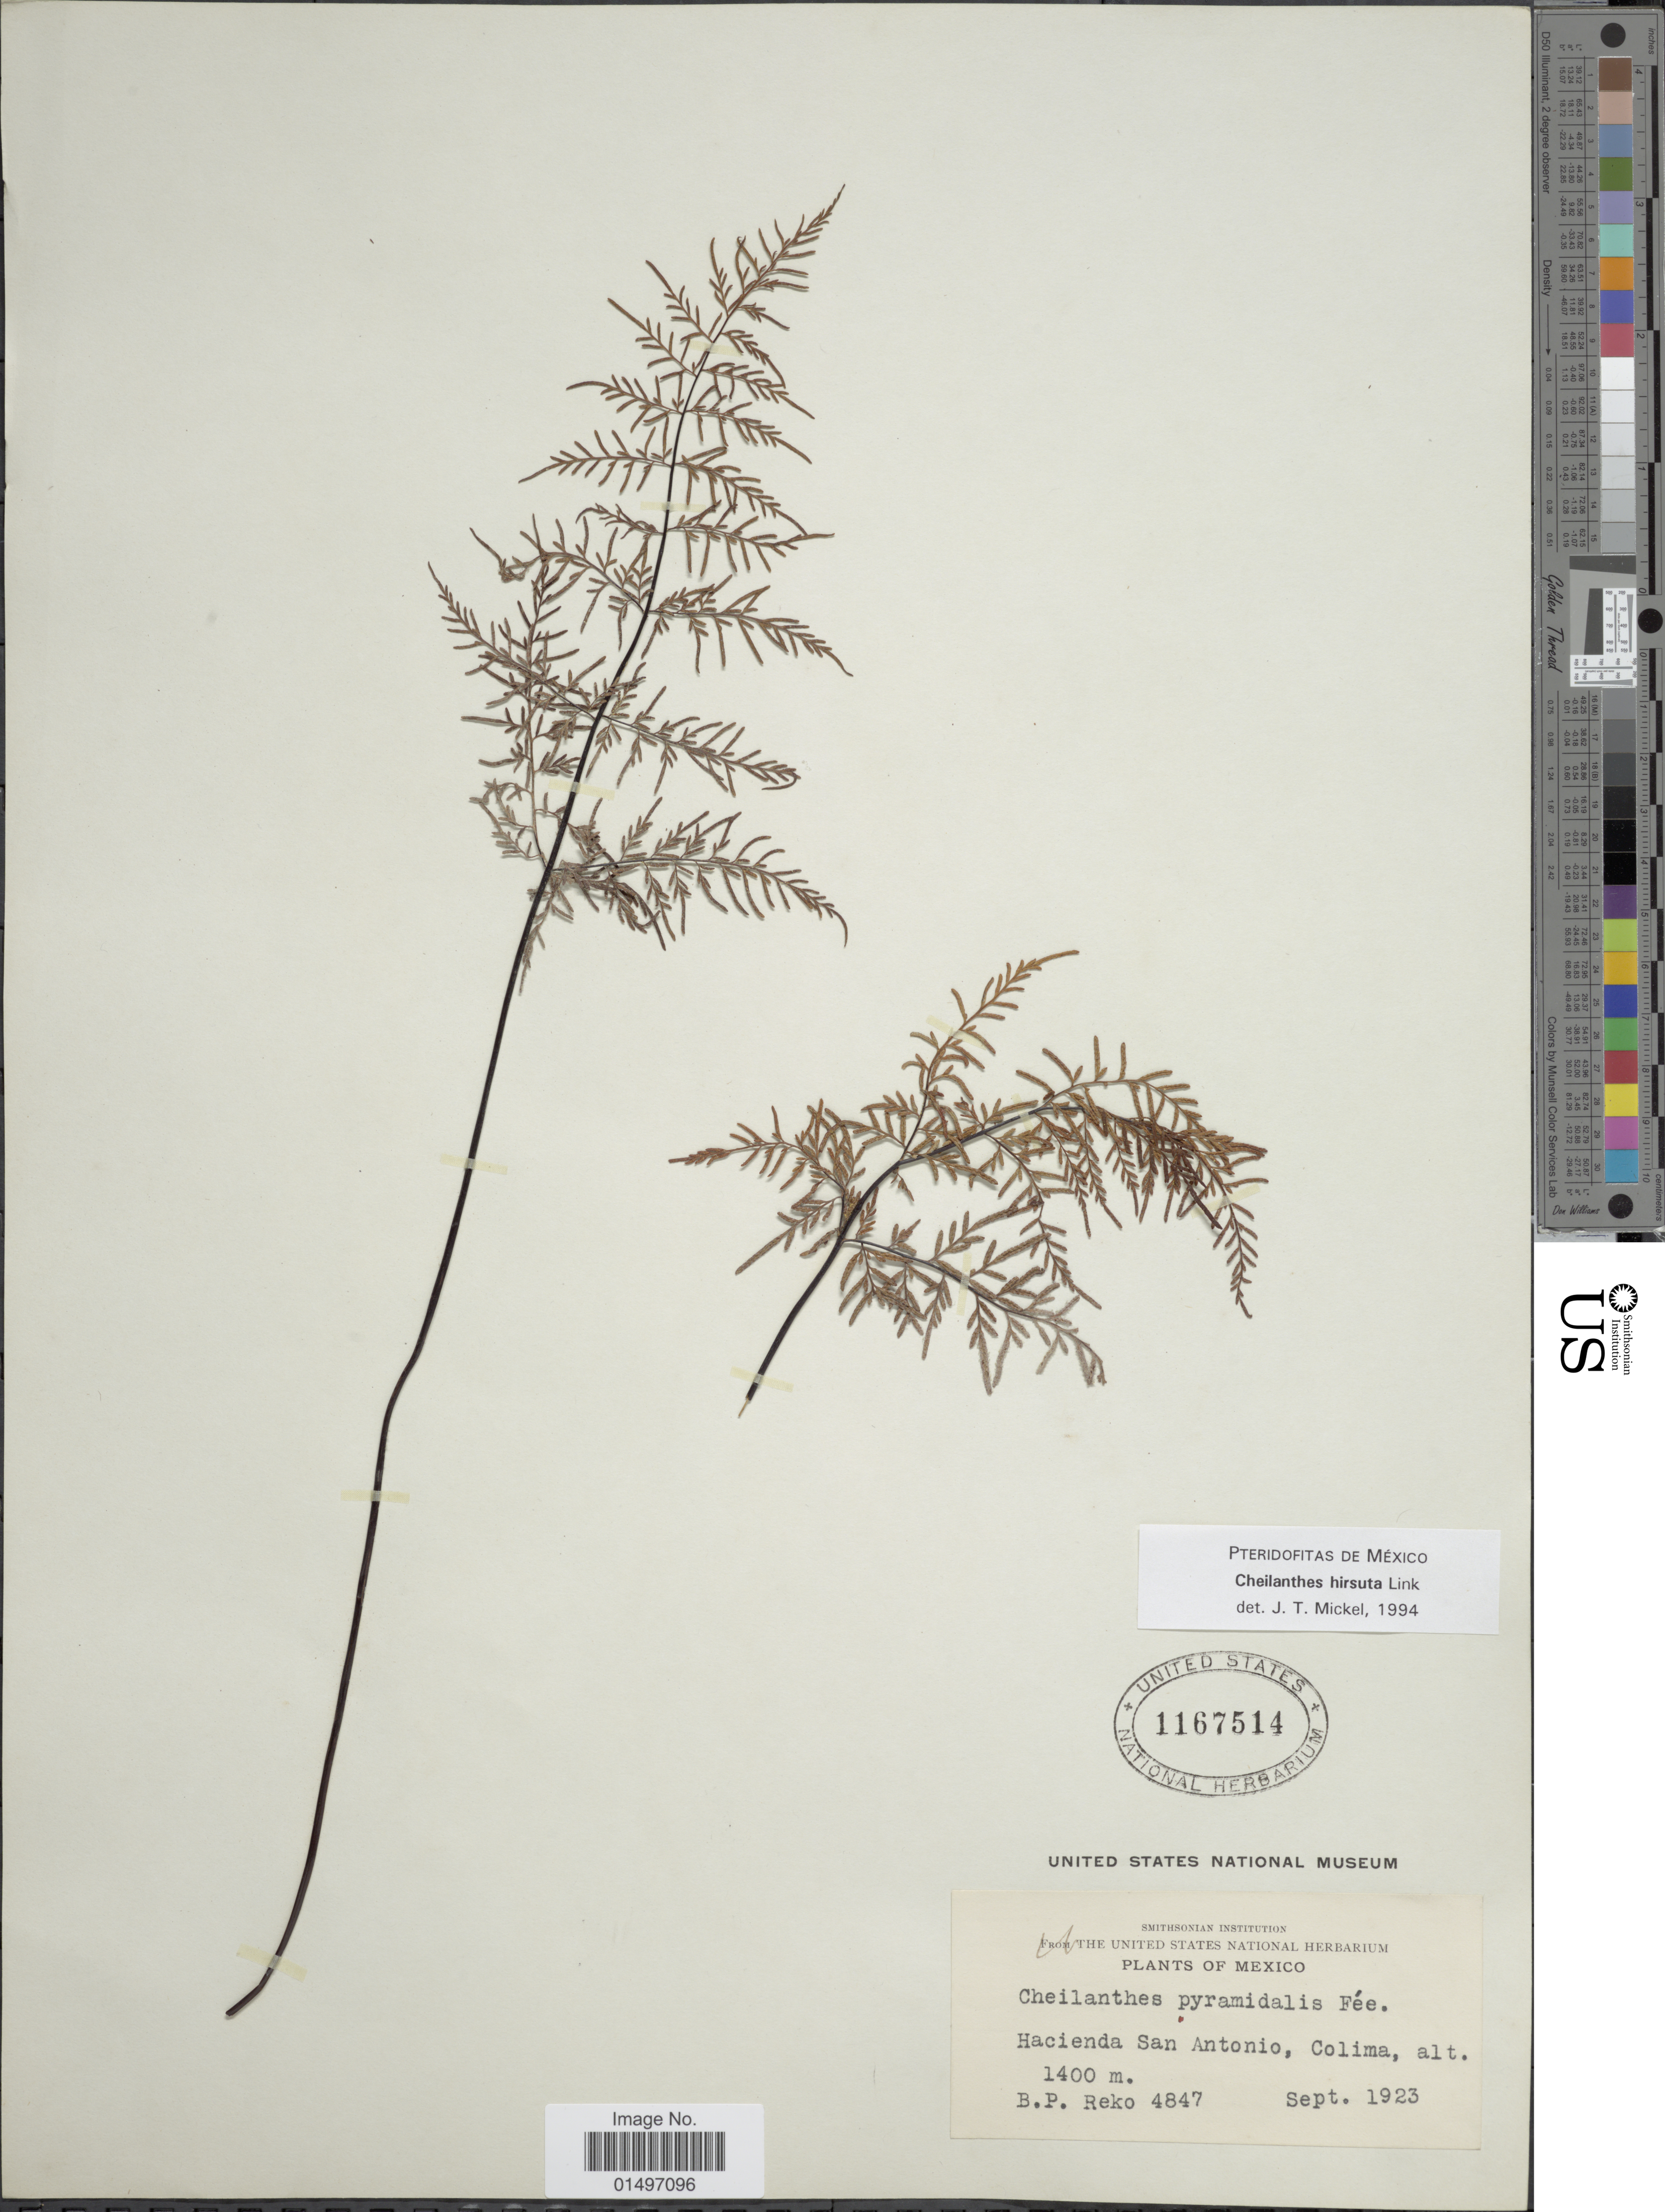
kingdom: Plantae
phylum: Tracheophyta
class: Polypodiopsida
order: Polypodiales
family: Pteridaceae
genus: Gaga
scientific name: Gaga hirsuta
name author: (Link) Fay W. Li & Windham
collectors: B. P. Reko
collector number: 4847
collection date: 1923-09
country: Mexico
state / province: Colima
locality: Mexico, Hacienda San Antonio.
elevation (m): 1400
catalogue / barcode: US 1167514